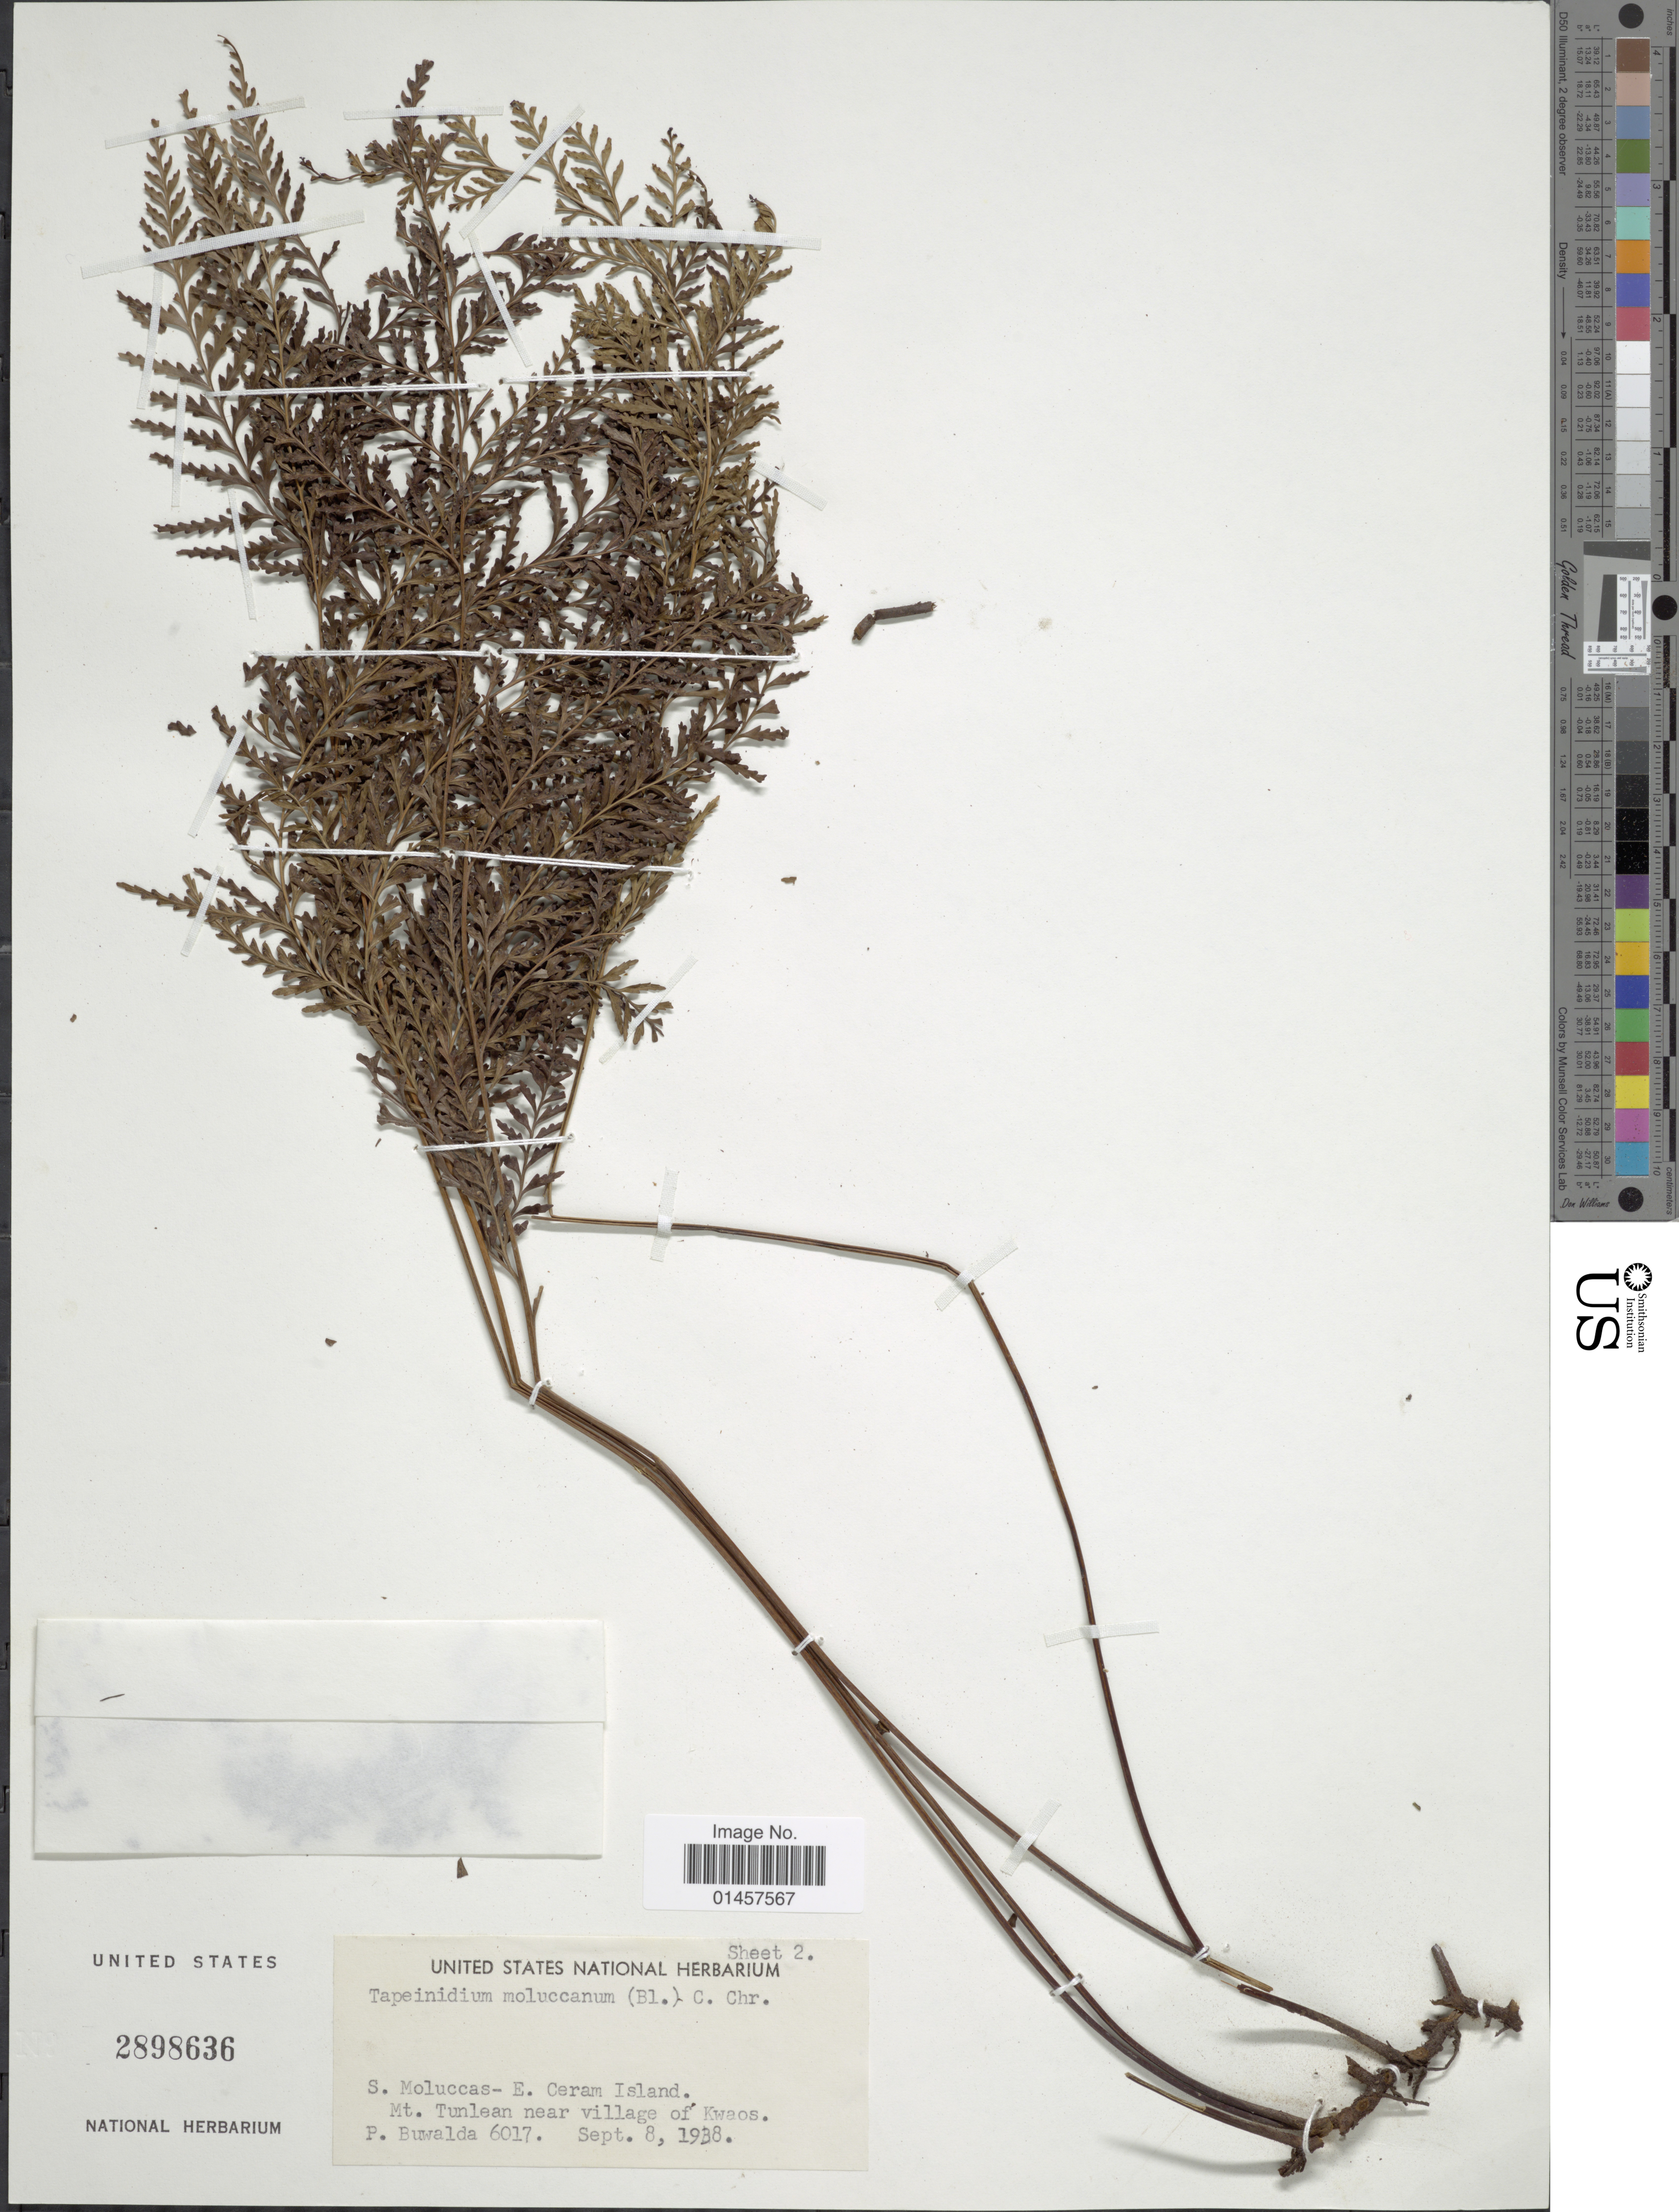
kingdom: Plantae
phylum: Tracheophyta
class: Polypodiopsida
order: Polypodiales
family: Lindsaeaceae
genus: Tapeinidium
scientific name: Tapeinidium amboynense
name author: (Hook.) C. Chr.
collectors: P. Buwalda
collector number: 6017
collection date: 1938-09-08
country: Indonesia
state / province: Maluku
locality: S. Moluccas-E. Ceram Island, Mt. Tunlean near village of Kwaos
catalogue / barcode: US 2898636